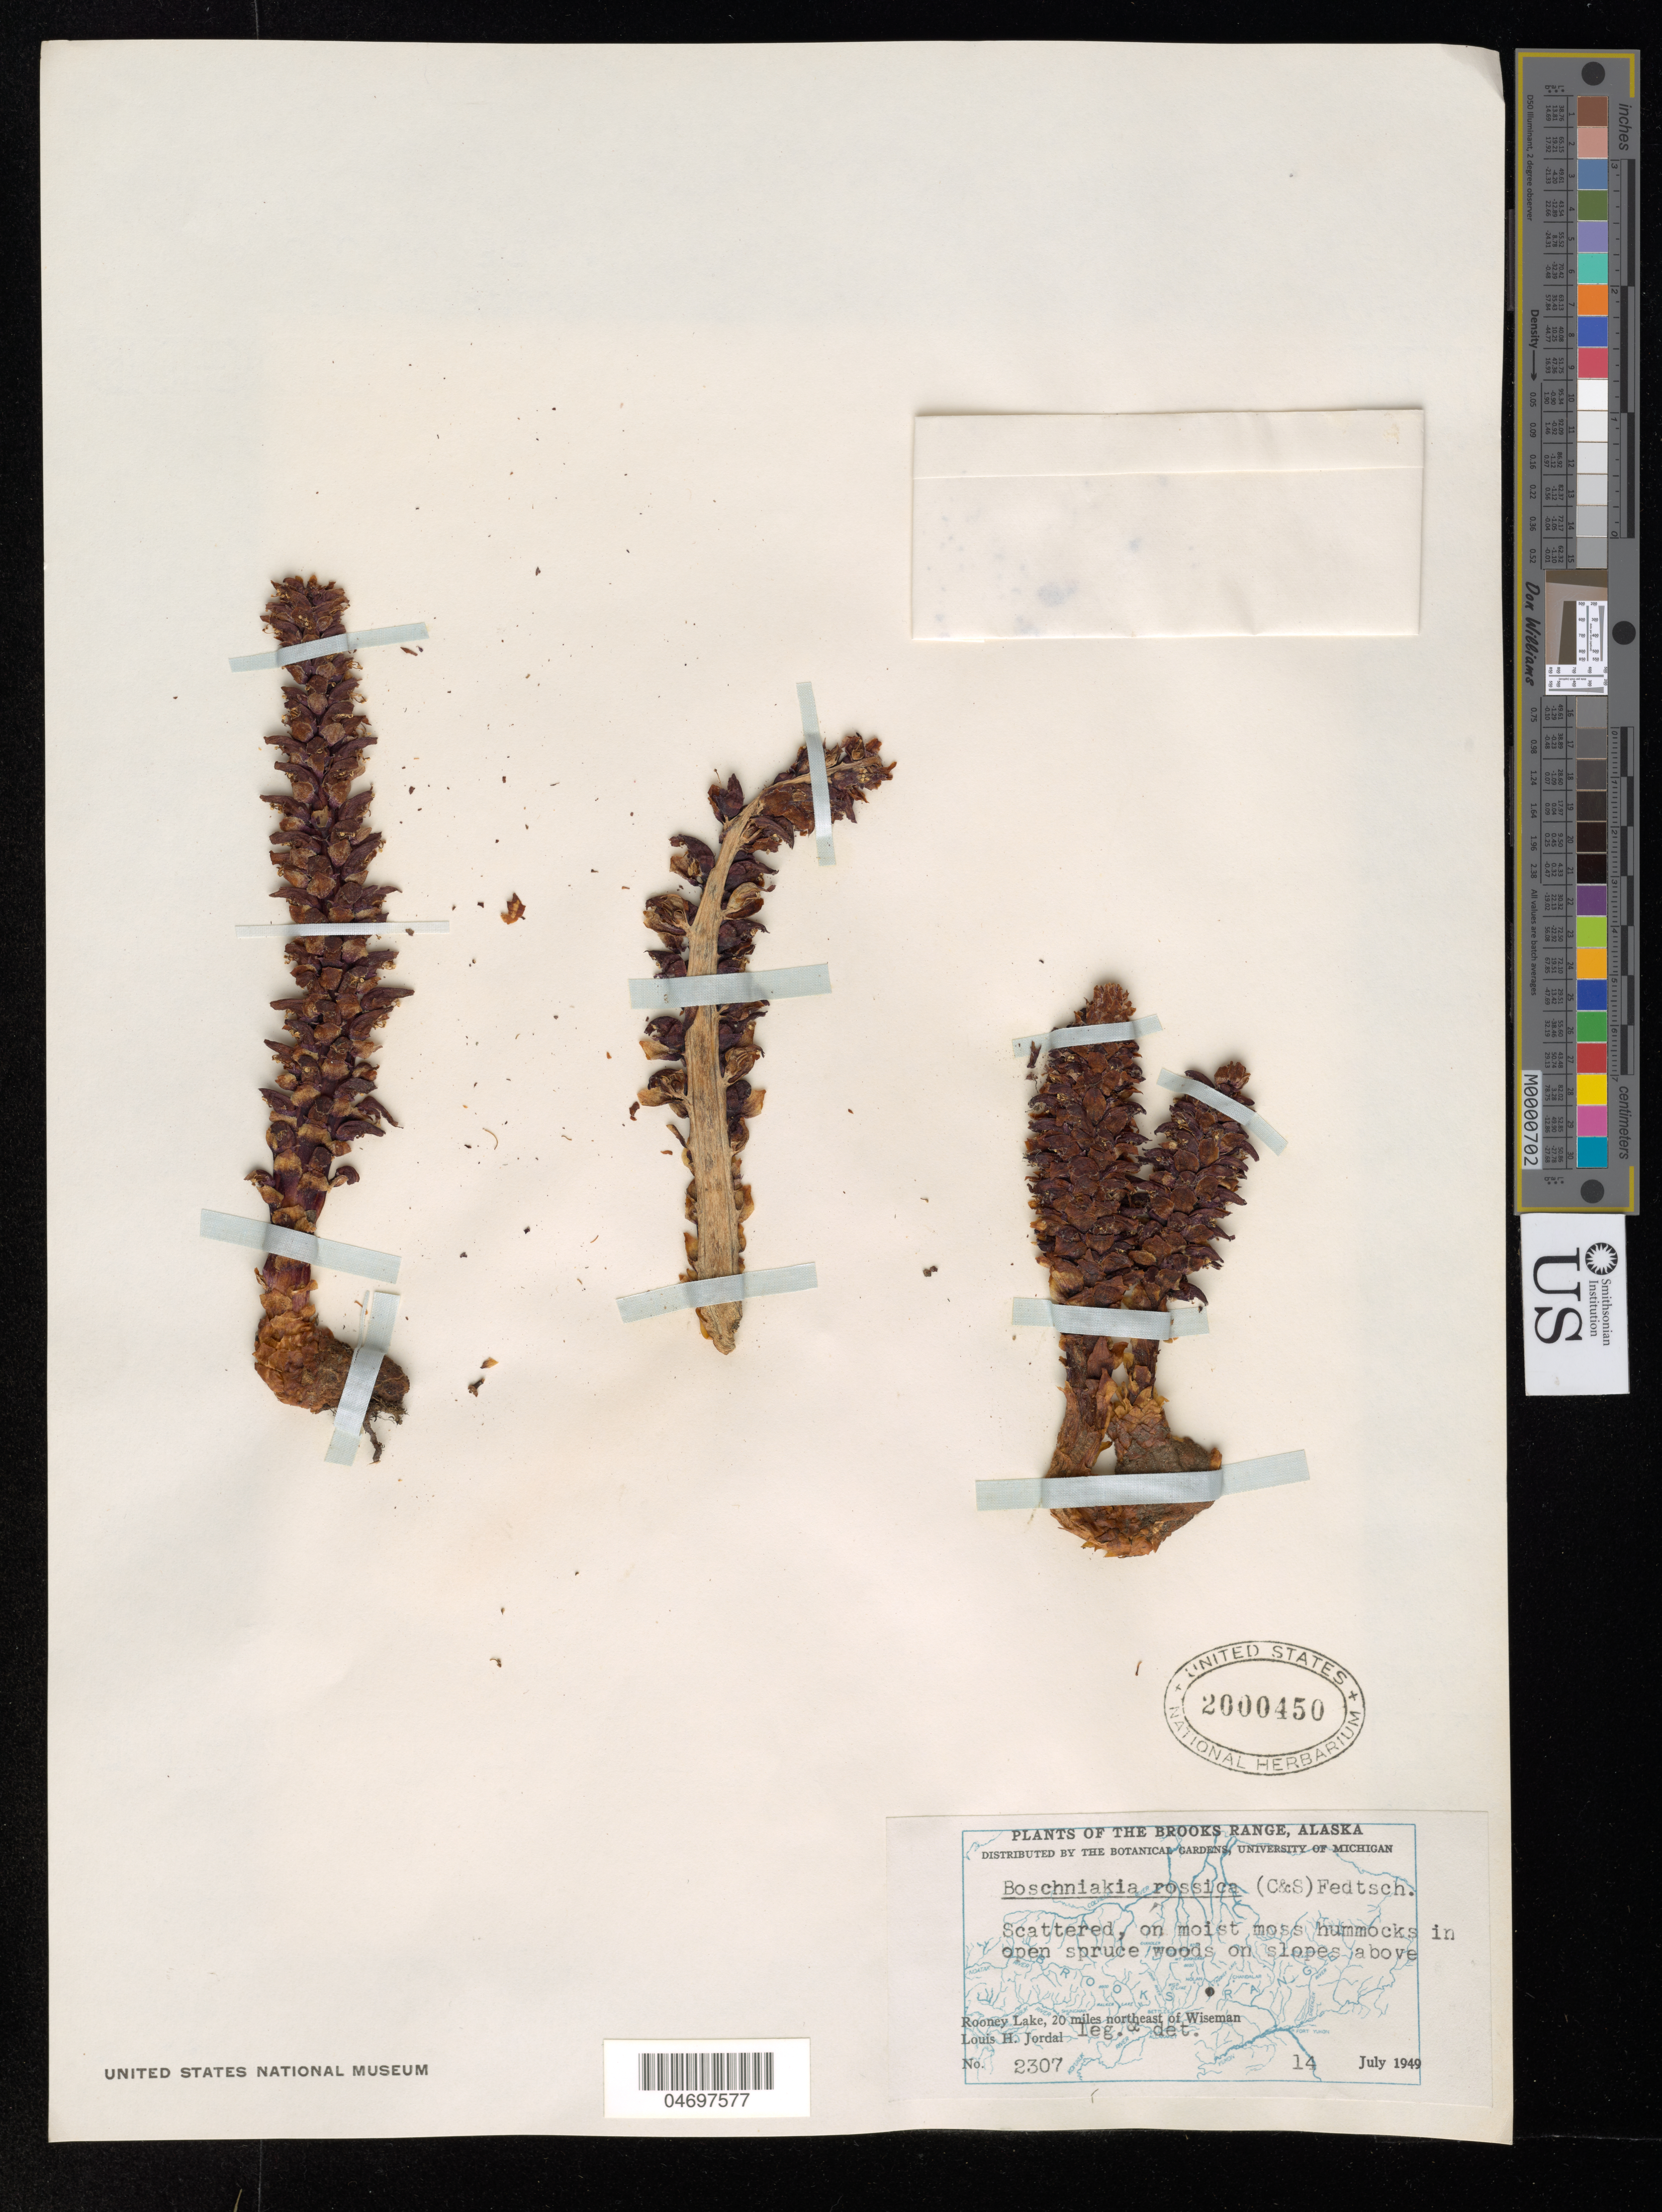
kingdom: Plantae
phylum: Tracheophyta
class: Magnoliopsida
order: Lamiales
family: Orobanchaceae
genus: Boschniakia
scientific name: Boschniakia rossica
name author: (Cham. & Schltdl.) B. Fedtsch.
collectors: L. Jordal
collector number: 2307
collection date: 1949-07-14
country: United States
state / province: Alaska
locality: The Brooks Range, Rooney Lake, 20 miles northeast of Wiseman.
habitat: Scattered, on moist moss hummocks in open spruce woods on slopes above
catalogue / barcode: US 2000450